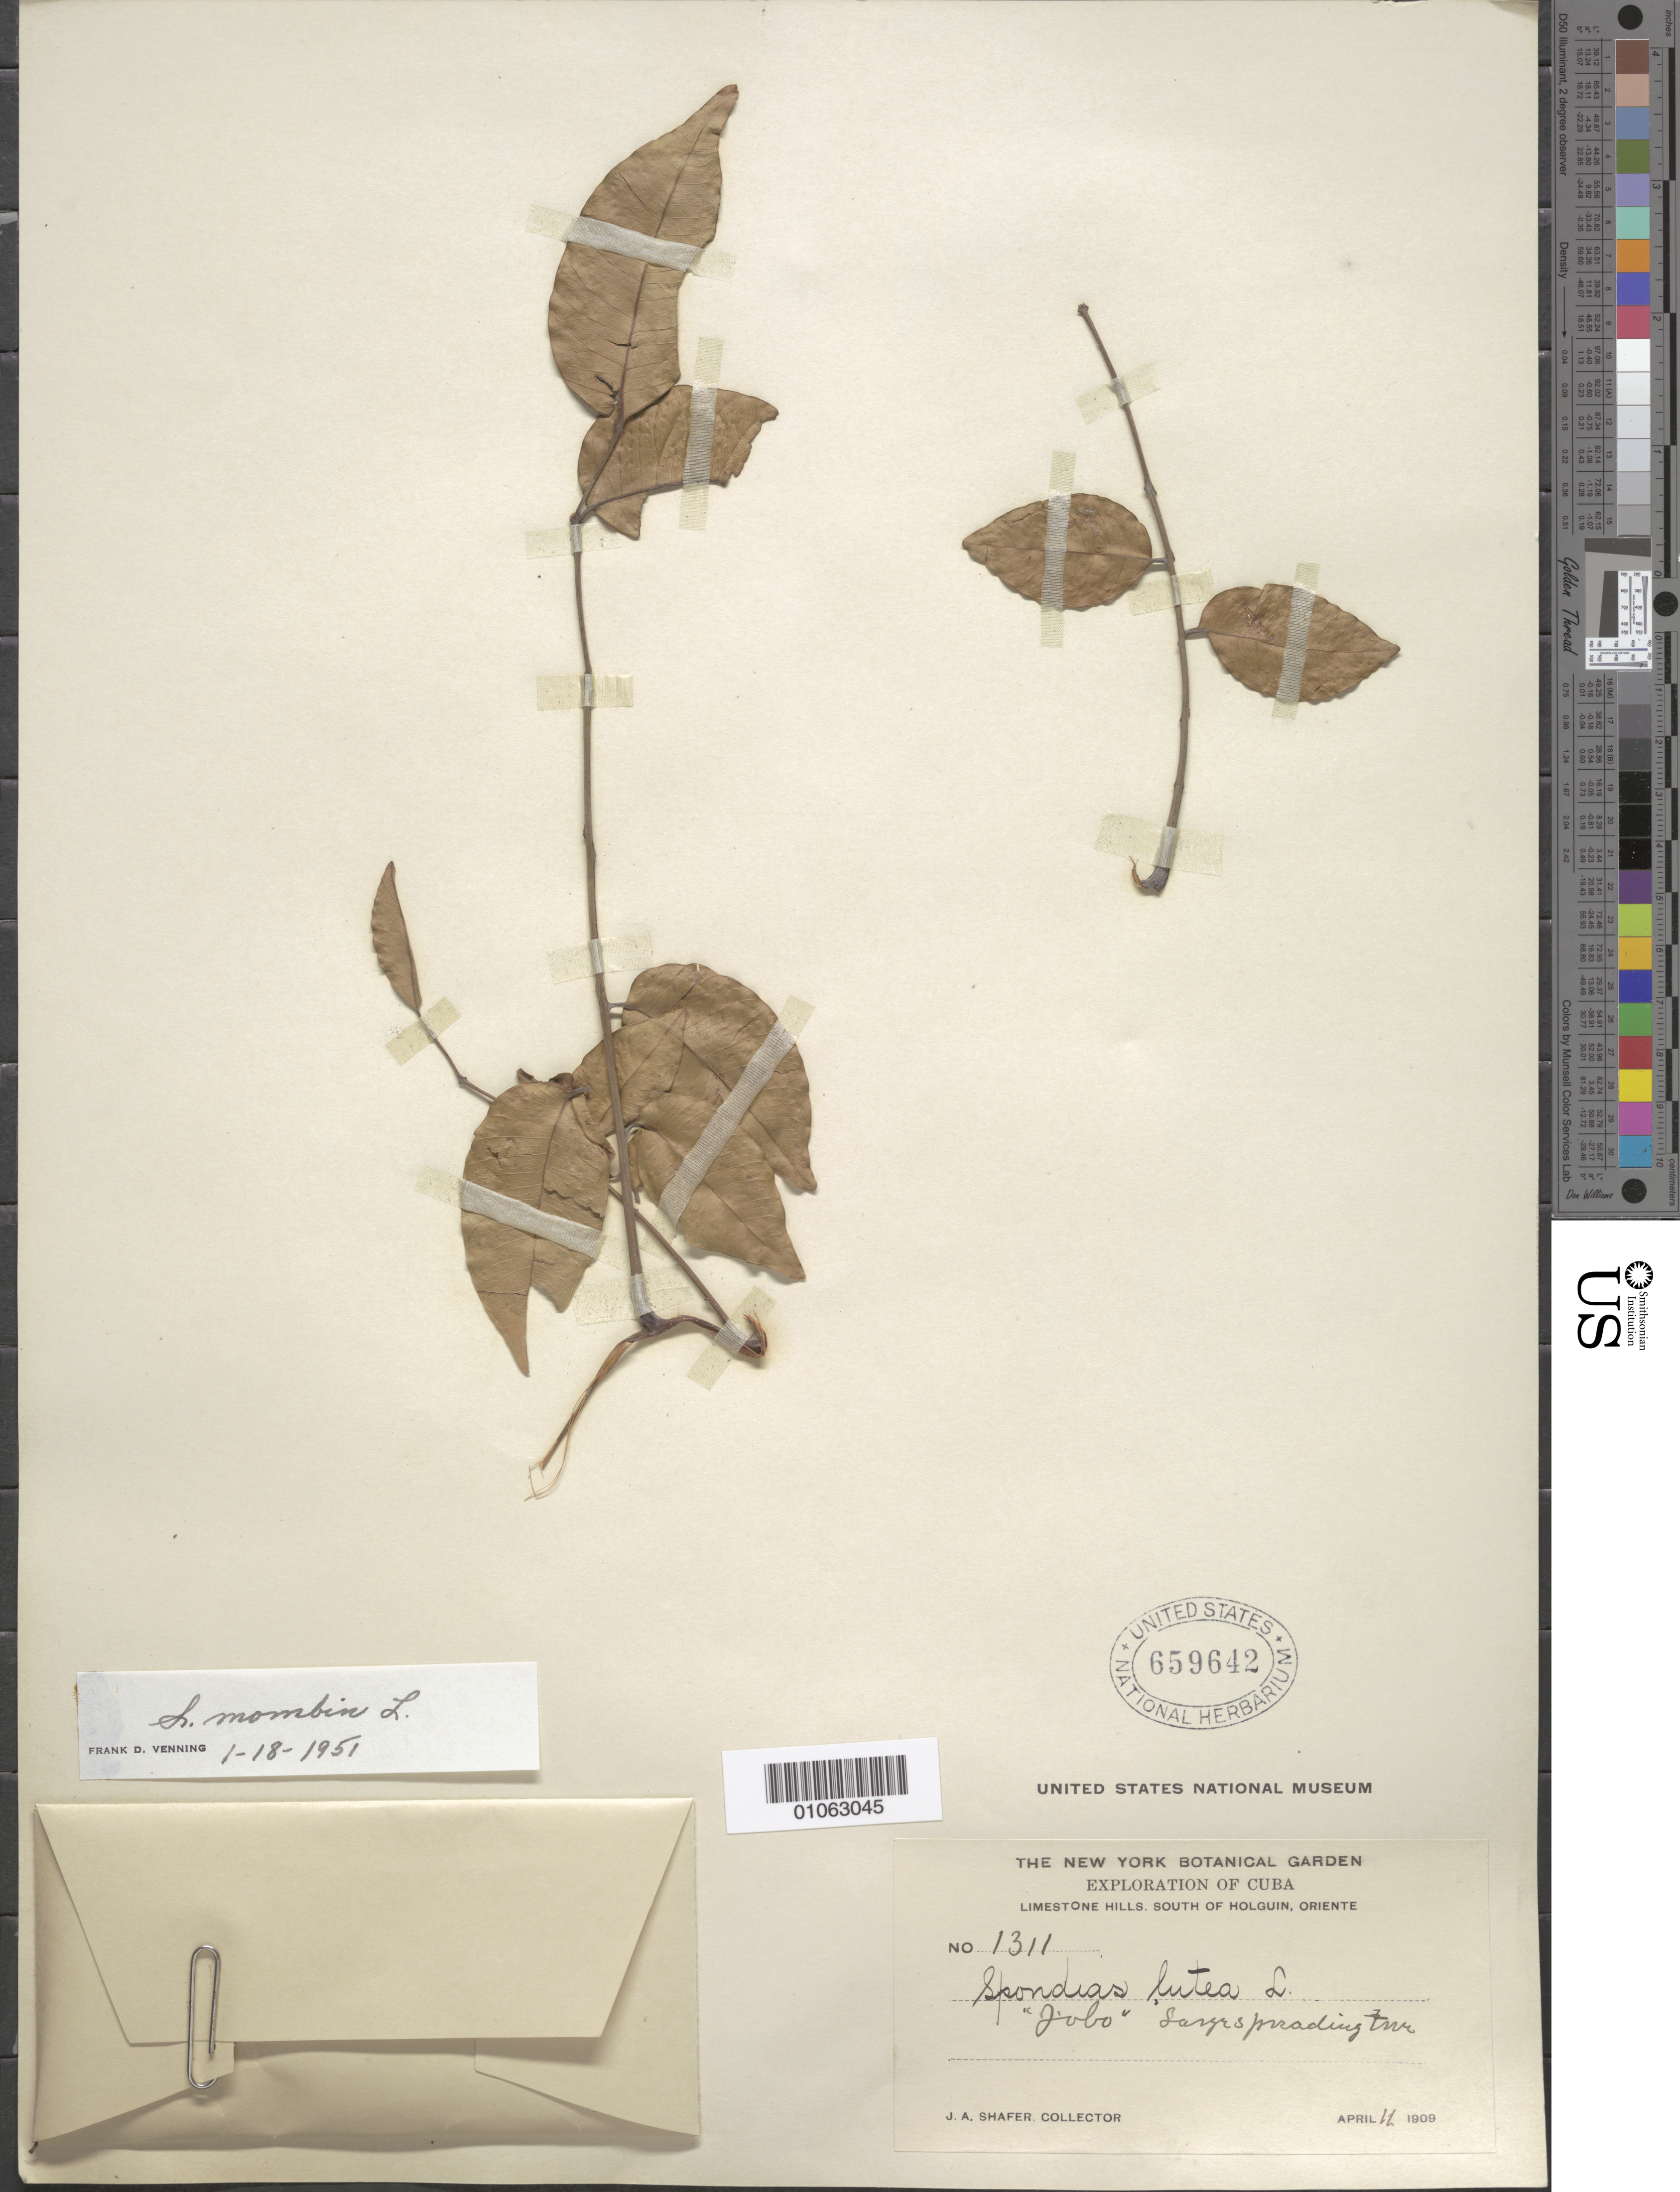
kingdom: Plantae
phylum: Tracheophyta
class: Magnoliopsida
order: Sapindales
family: Anacardiaceae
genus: Spondias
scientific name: Spondias mombin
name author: L.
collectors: J. A. Shafer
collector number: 1311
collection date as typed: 11 Apr 1909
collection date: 1909-04-11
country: Cuba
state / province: Holguín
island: Cuba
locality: Limestone hills, South of Holguin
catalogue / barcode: US 659642